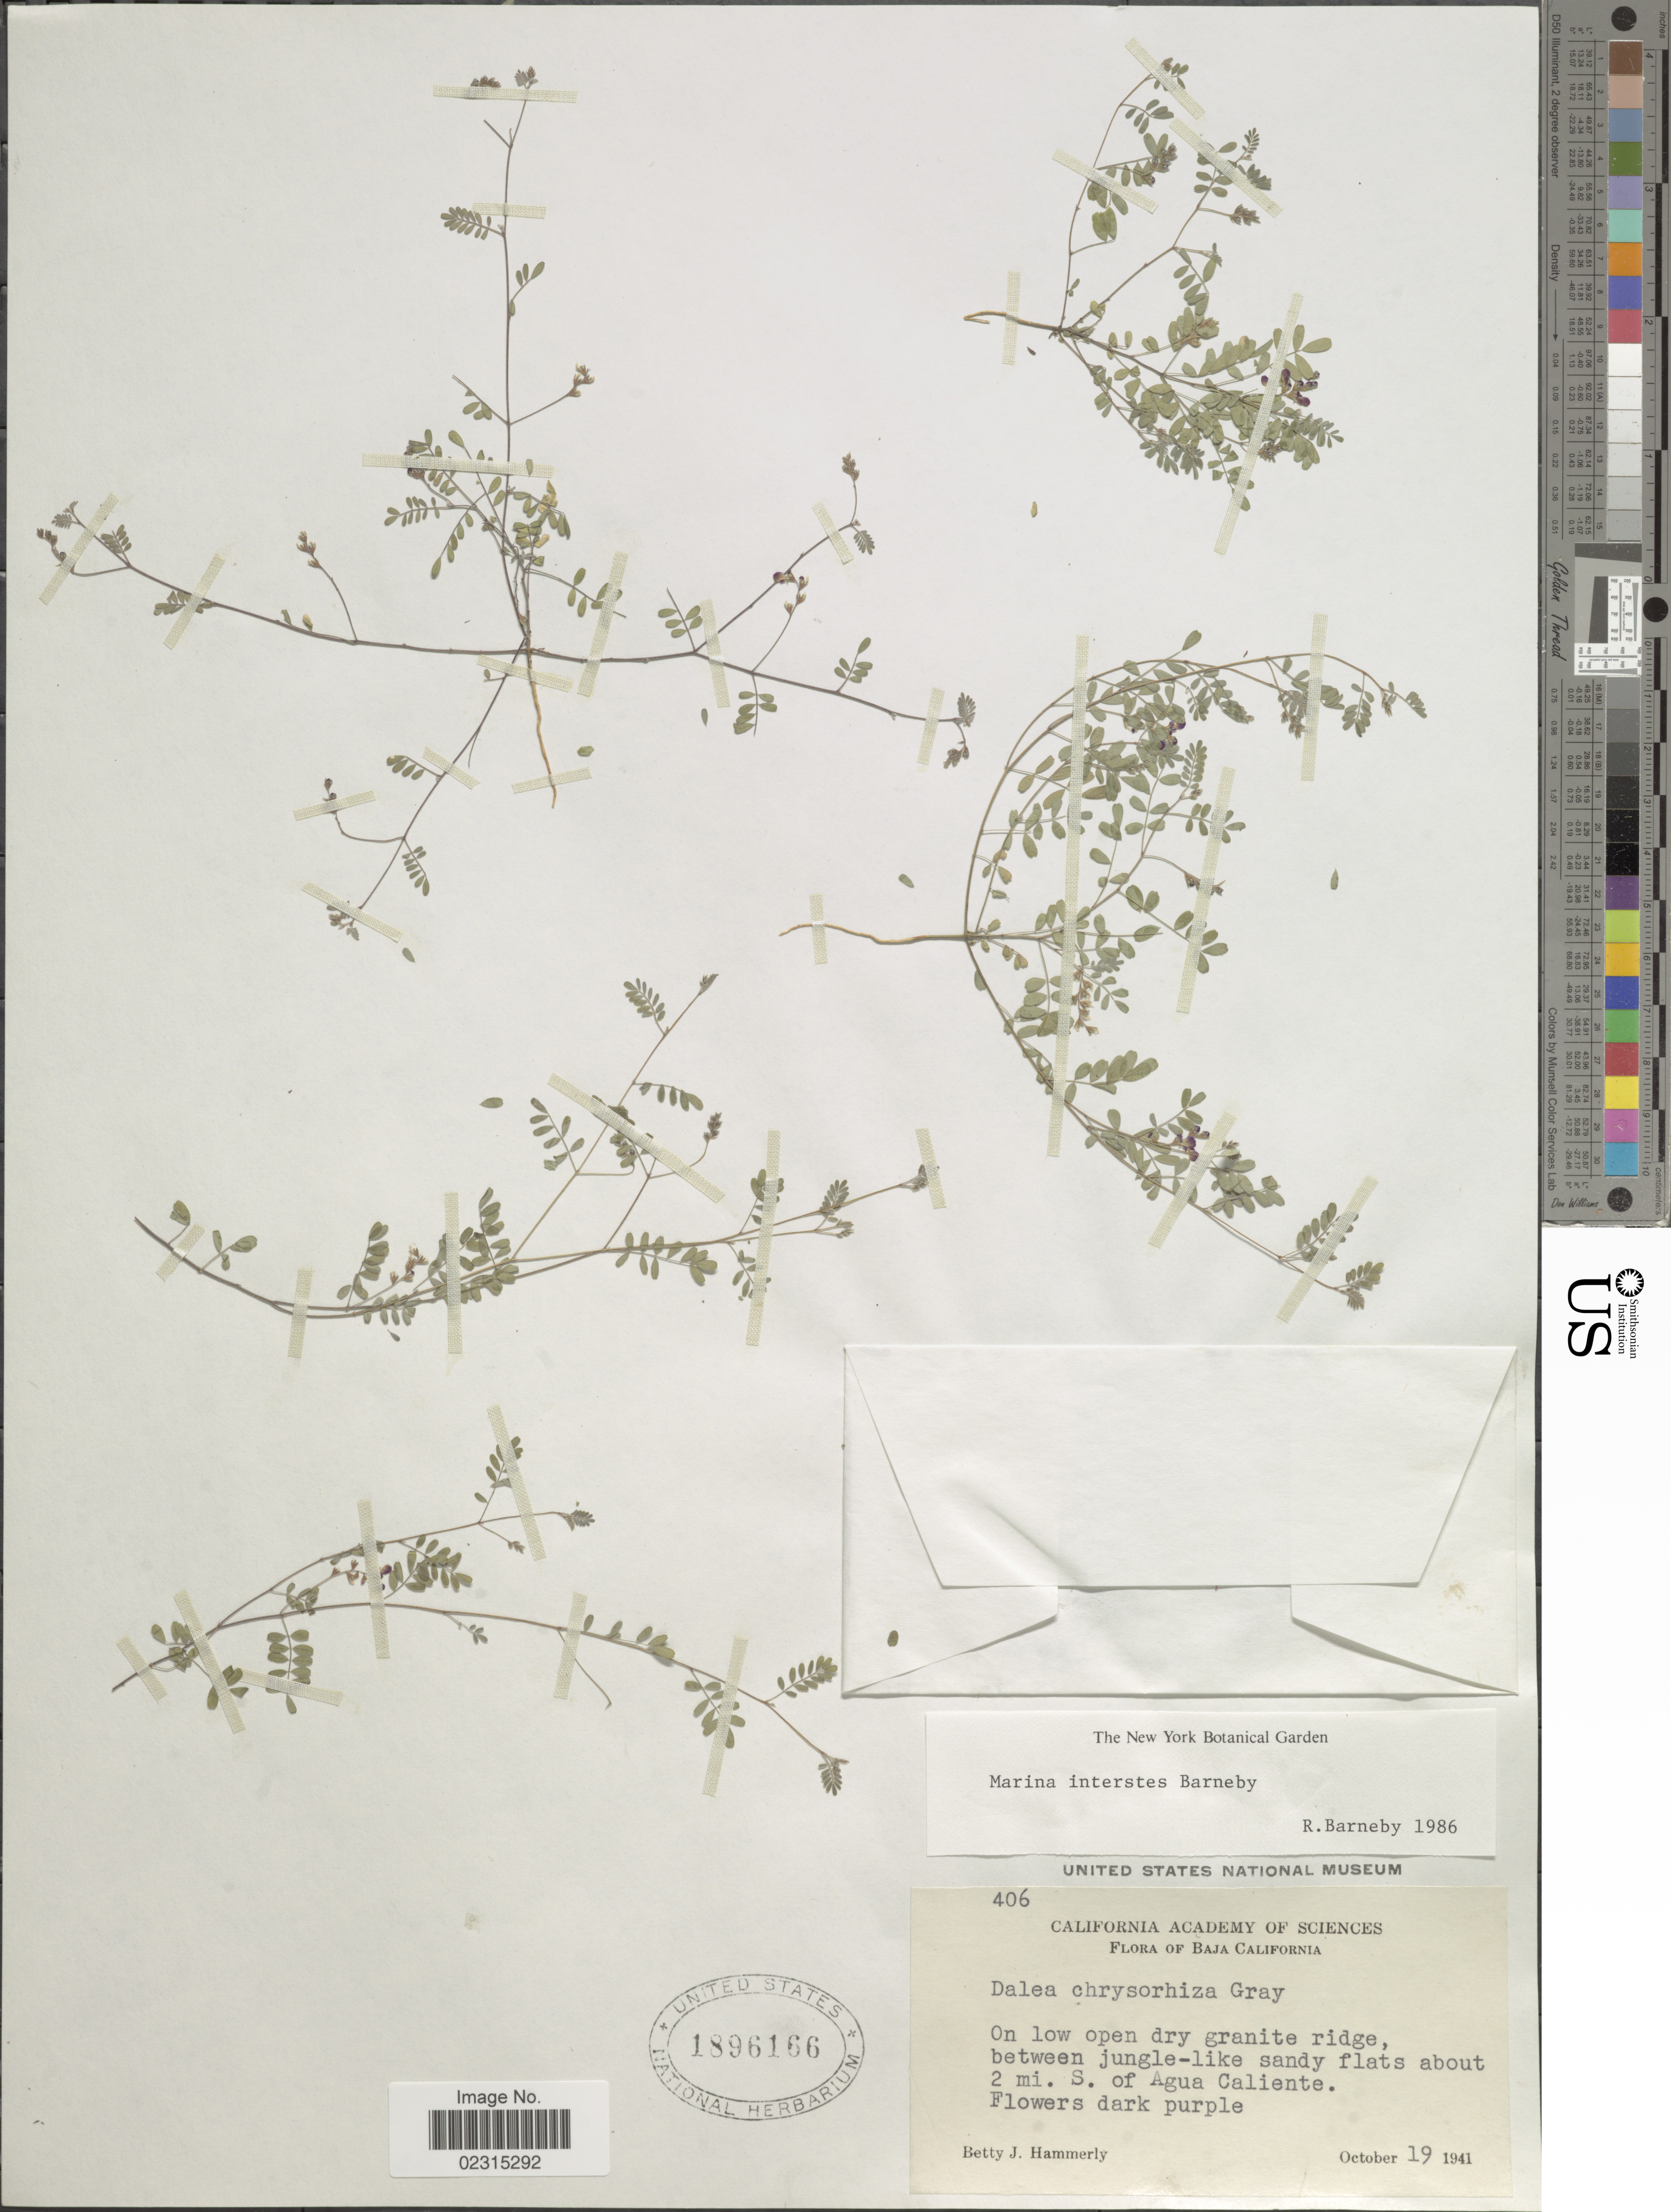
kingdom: Plantae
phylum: Tracheophyta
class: Magnoliopsida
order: Fabales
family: Fabaceae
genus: Marina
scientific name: Marina interstes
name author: Barneby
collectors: B. J. Hammerly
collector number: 406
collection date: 1941-10-19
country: Mexico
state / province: Baja California Norte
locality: about 2 mi. S. of Agua Caliente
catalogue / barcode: US 1896166